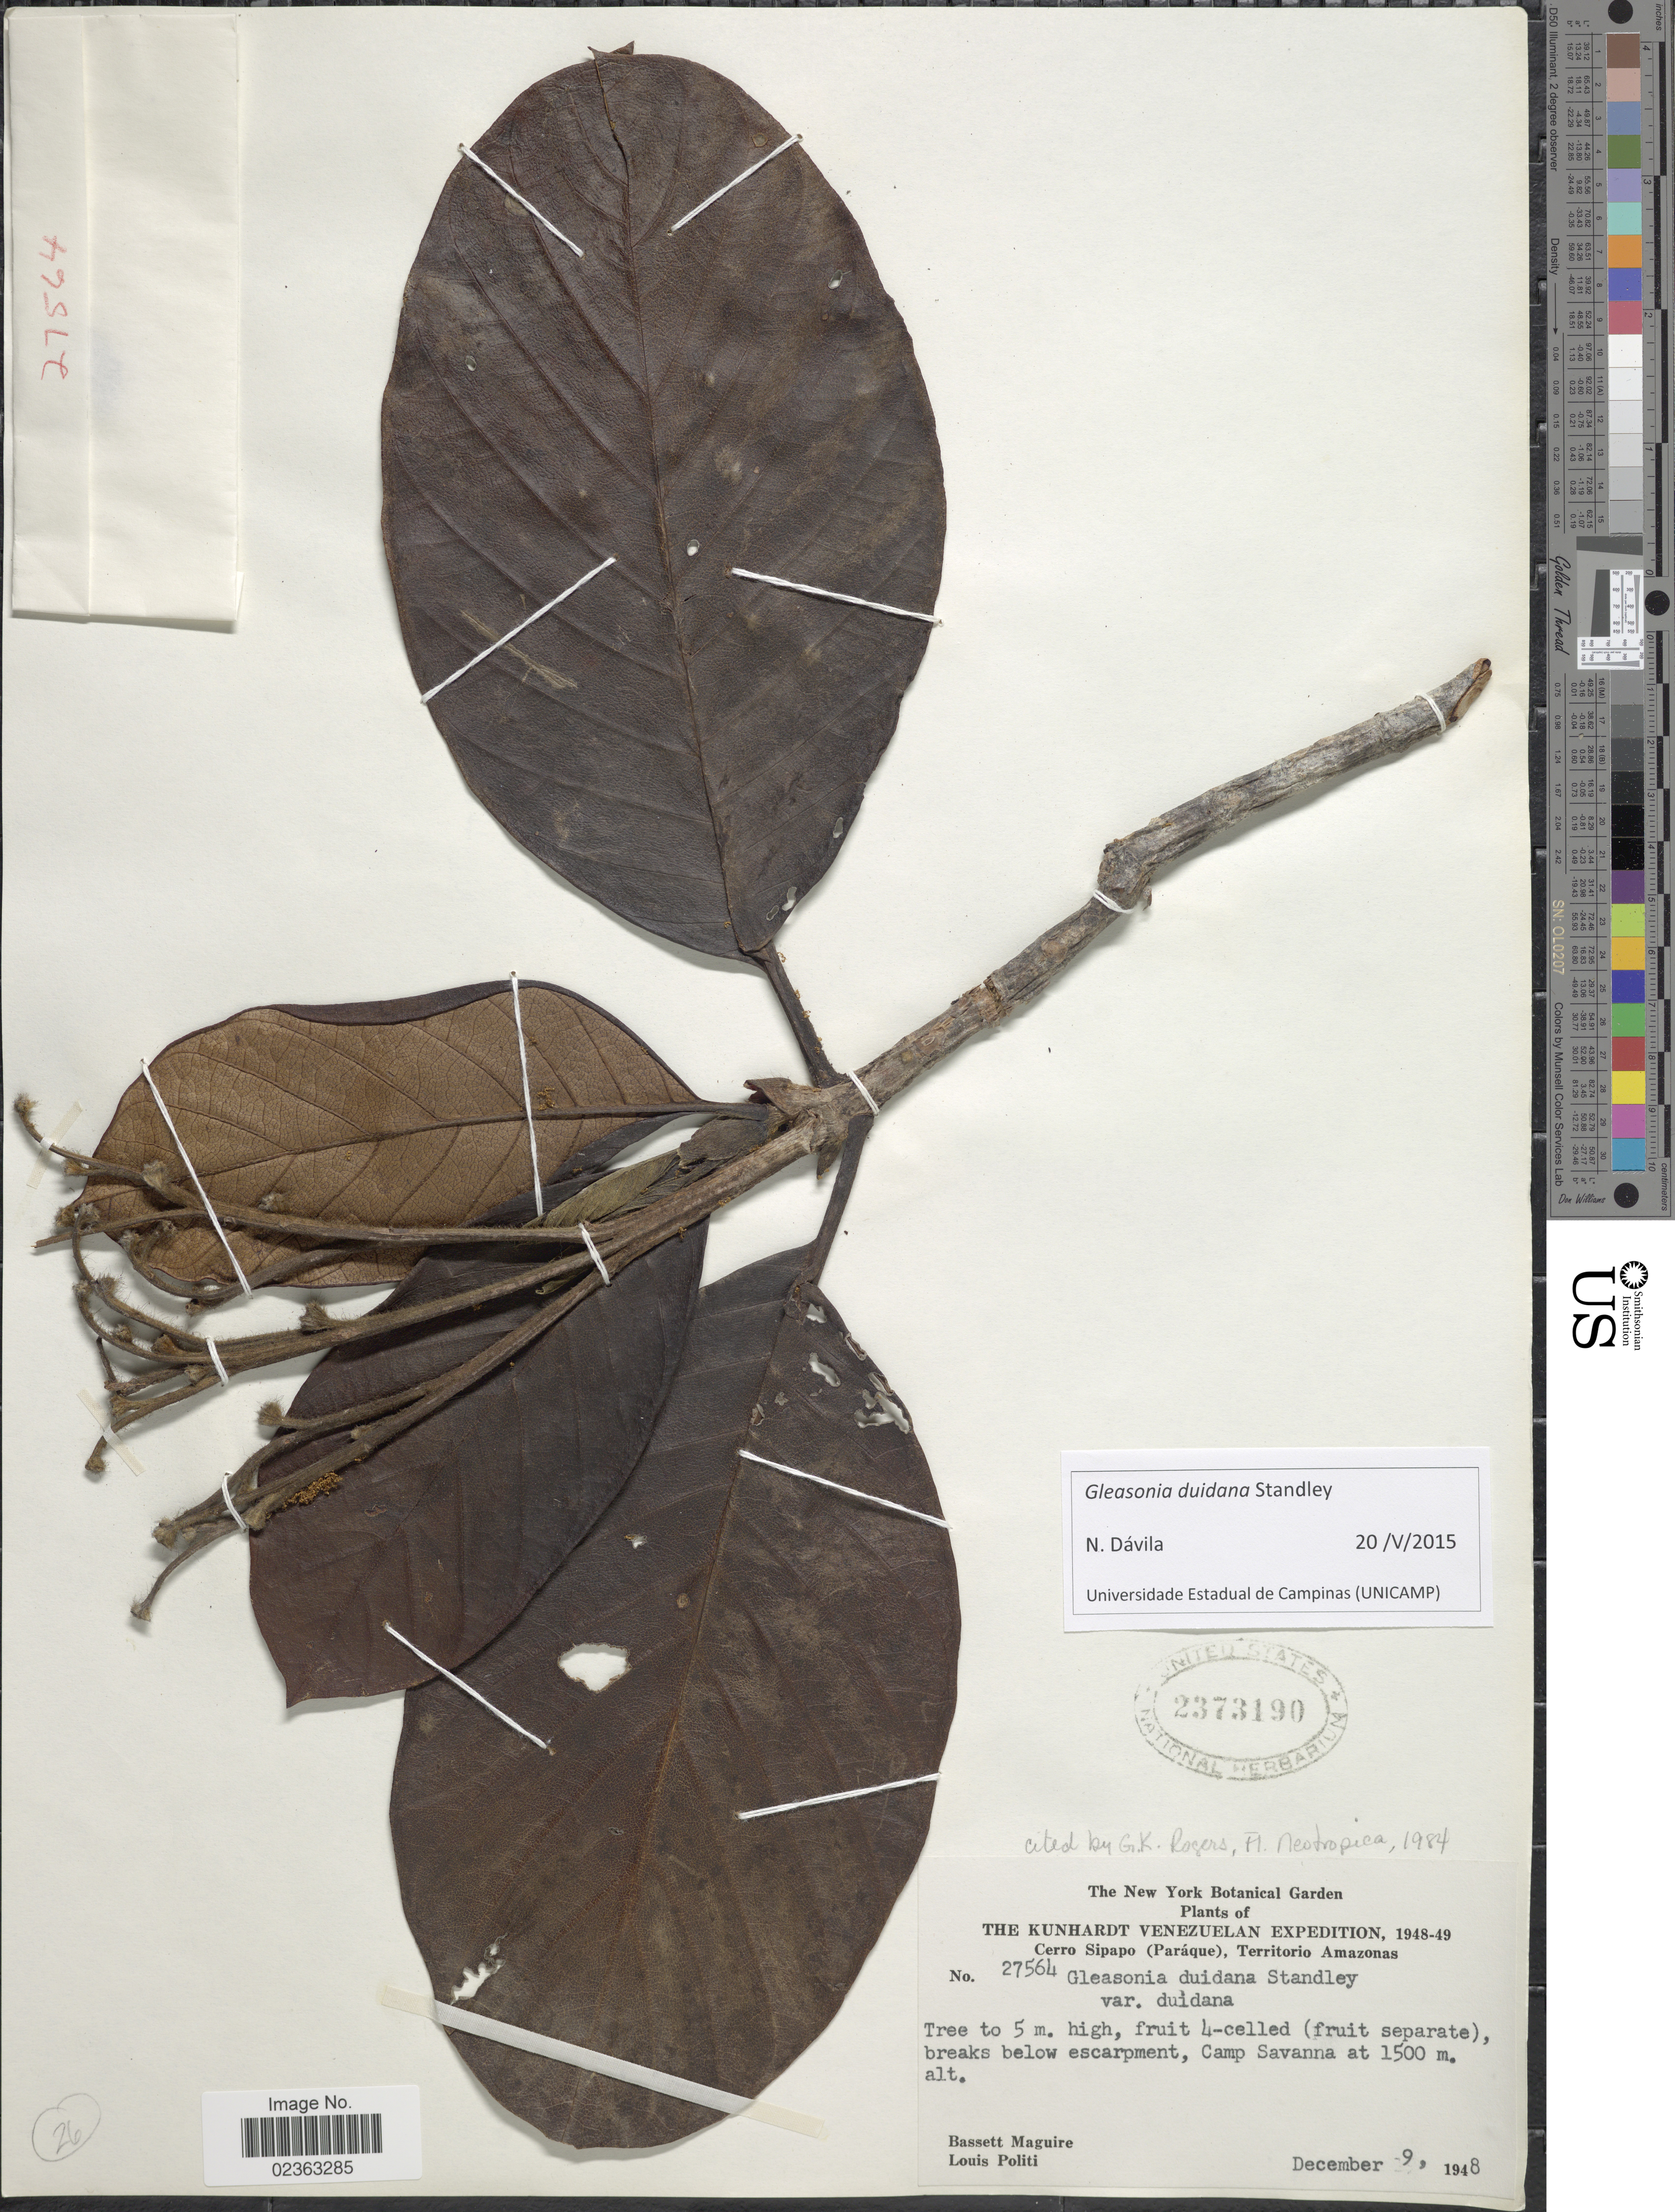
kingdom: Plantae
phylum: Tracheophyta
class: Magnoliopsida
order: Gentianales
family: Rubiaceae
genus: Gleasonia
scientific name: Gleasonia duidana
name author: Standl.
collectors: B. Maguire & L. Politi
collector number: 27564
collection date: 1948-12-09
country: Venezuela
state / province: Amazonas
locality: Tke Kunhardt, Cerro Sipapo (Paraque), Cap Savanna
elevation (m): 1500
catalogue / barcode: US 2373190